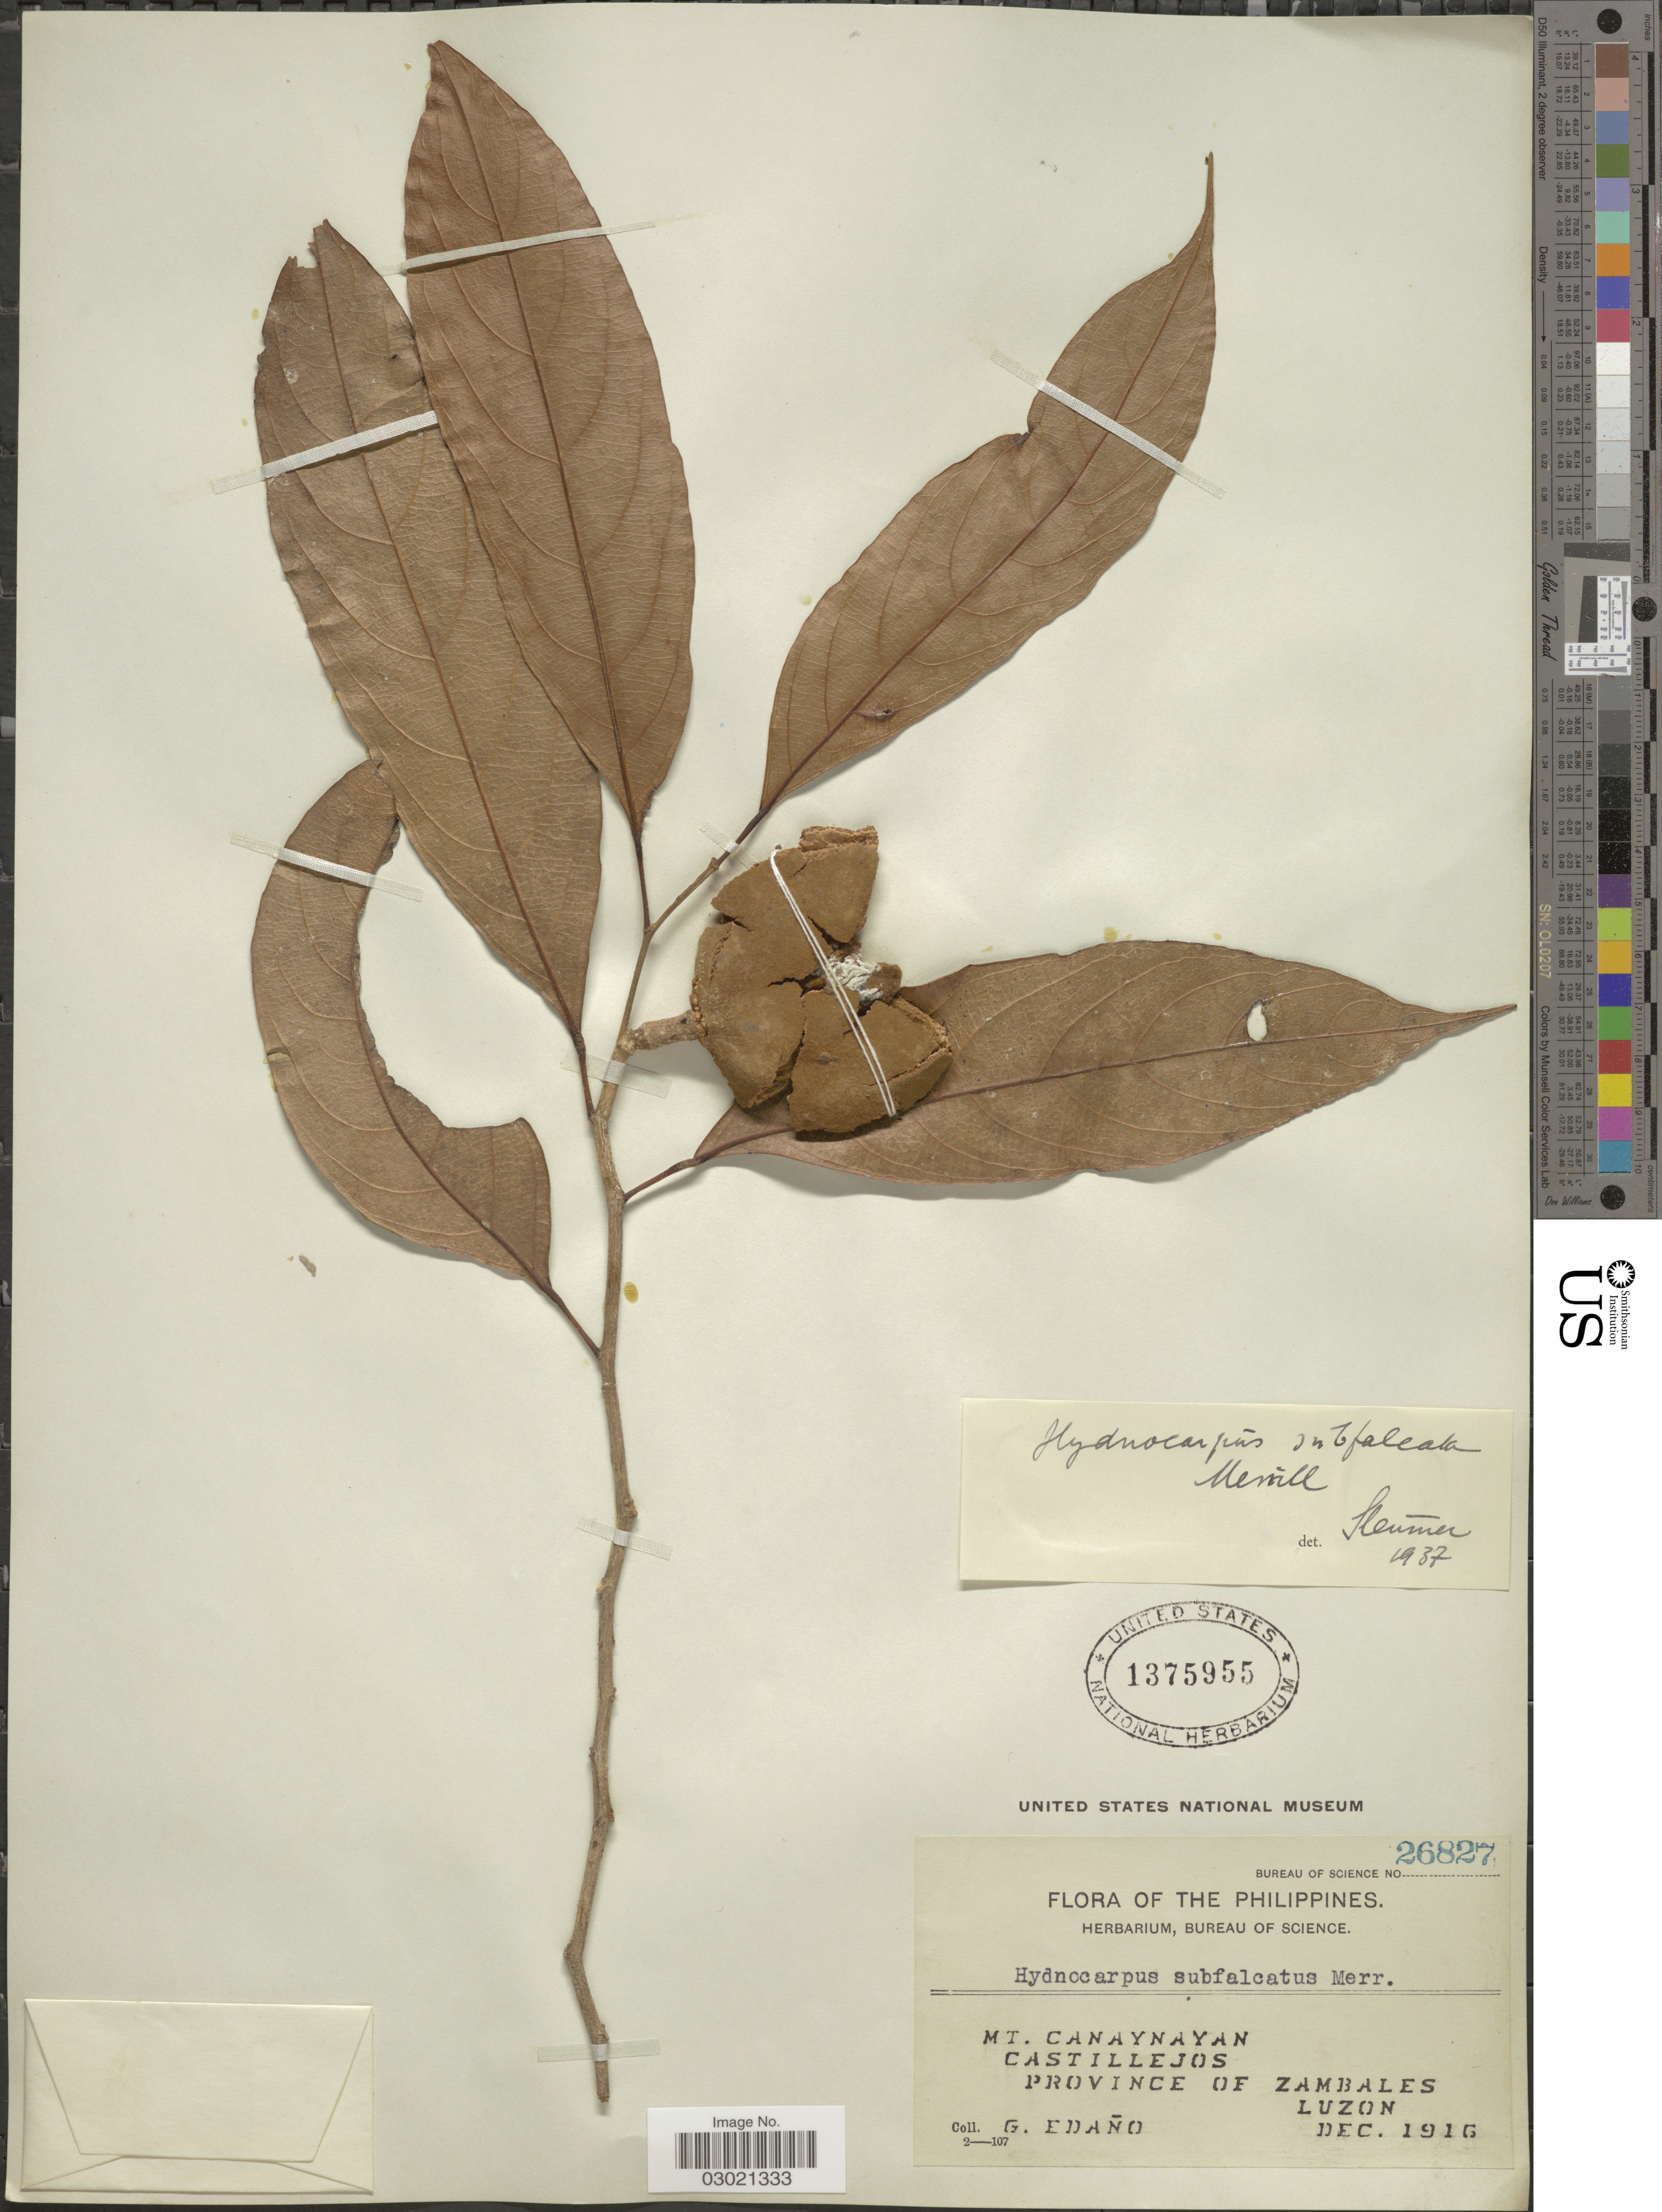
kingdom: Plantae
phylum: Tracheophyta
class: Magnoliopsida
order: Malpighiales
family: Achariaceae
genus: Hydnocarpus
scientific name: Hydnocarpus subfalcatus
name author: Merr.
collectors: G. Edaño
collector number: Bureau of Science 26827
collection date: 1916-12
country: Philippines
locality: Mt. Canaynayan. Castillejos, Province of Zambales, Luzon.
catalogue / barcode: US 1375955